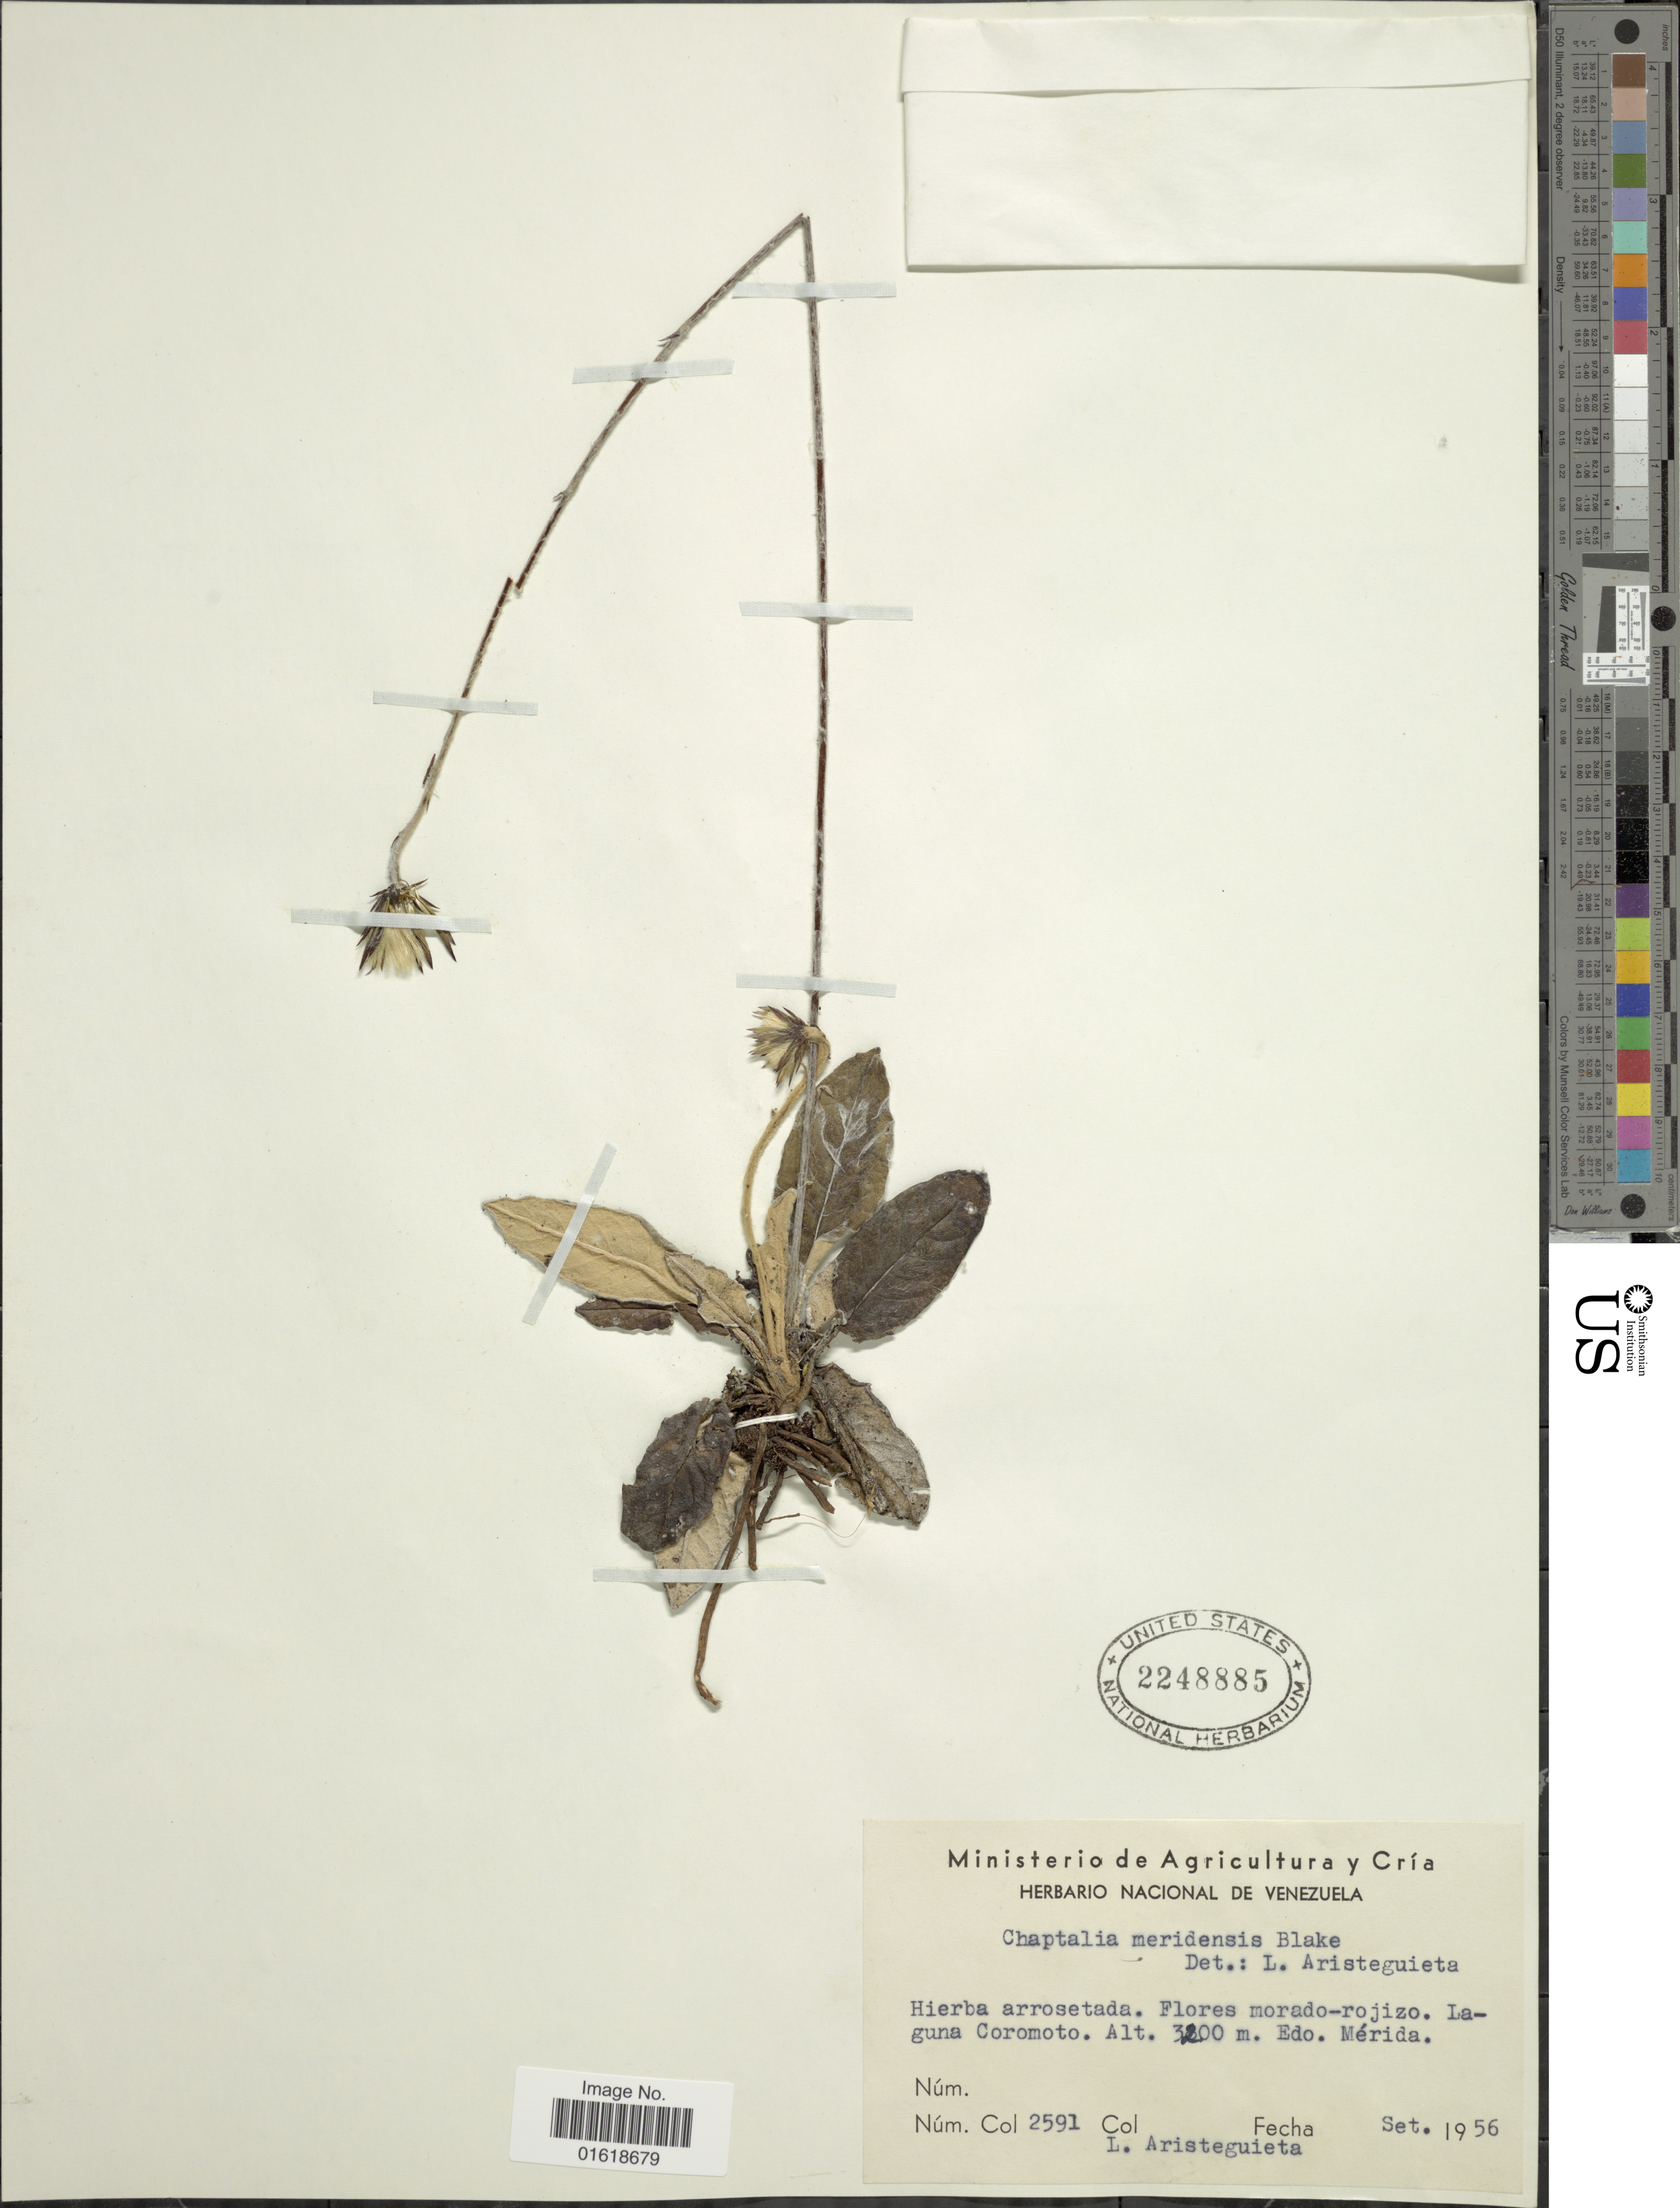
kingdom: Plantae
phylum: Tracheophyta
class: Magnoliopsida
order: Asterales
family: Asteraceae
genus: Chaptalia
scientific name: Chaptalia meridensis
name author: S.F. Blake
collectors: L. Aristeguieta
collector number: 2591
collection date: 1956-09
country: Venezuela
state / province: Mérida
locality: Laguna Coromoto. Edo. Mérida.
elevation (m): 3200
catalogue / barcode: US 2248885